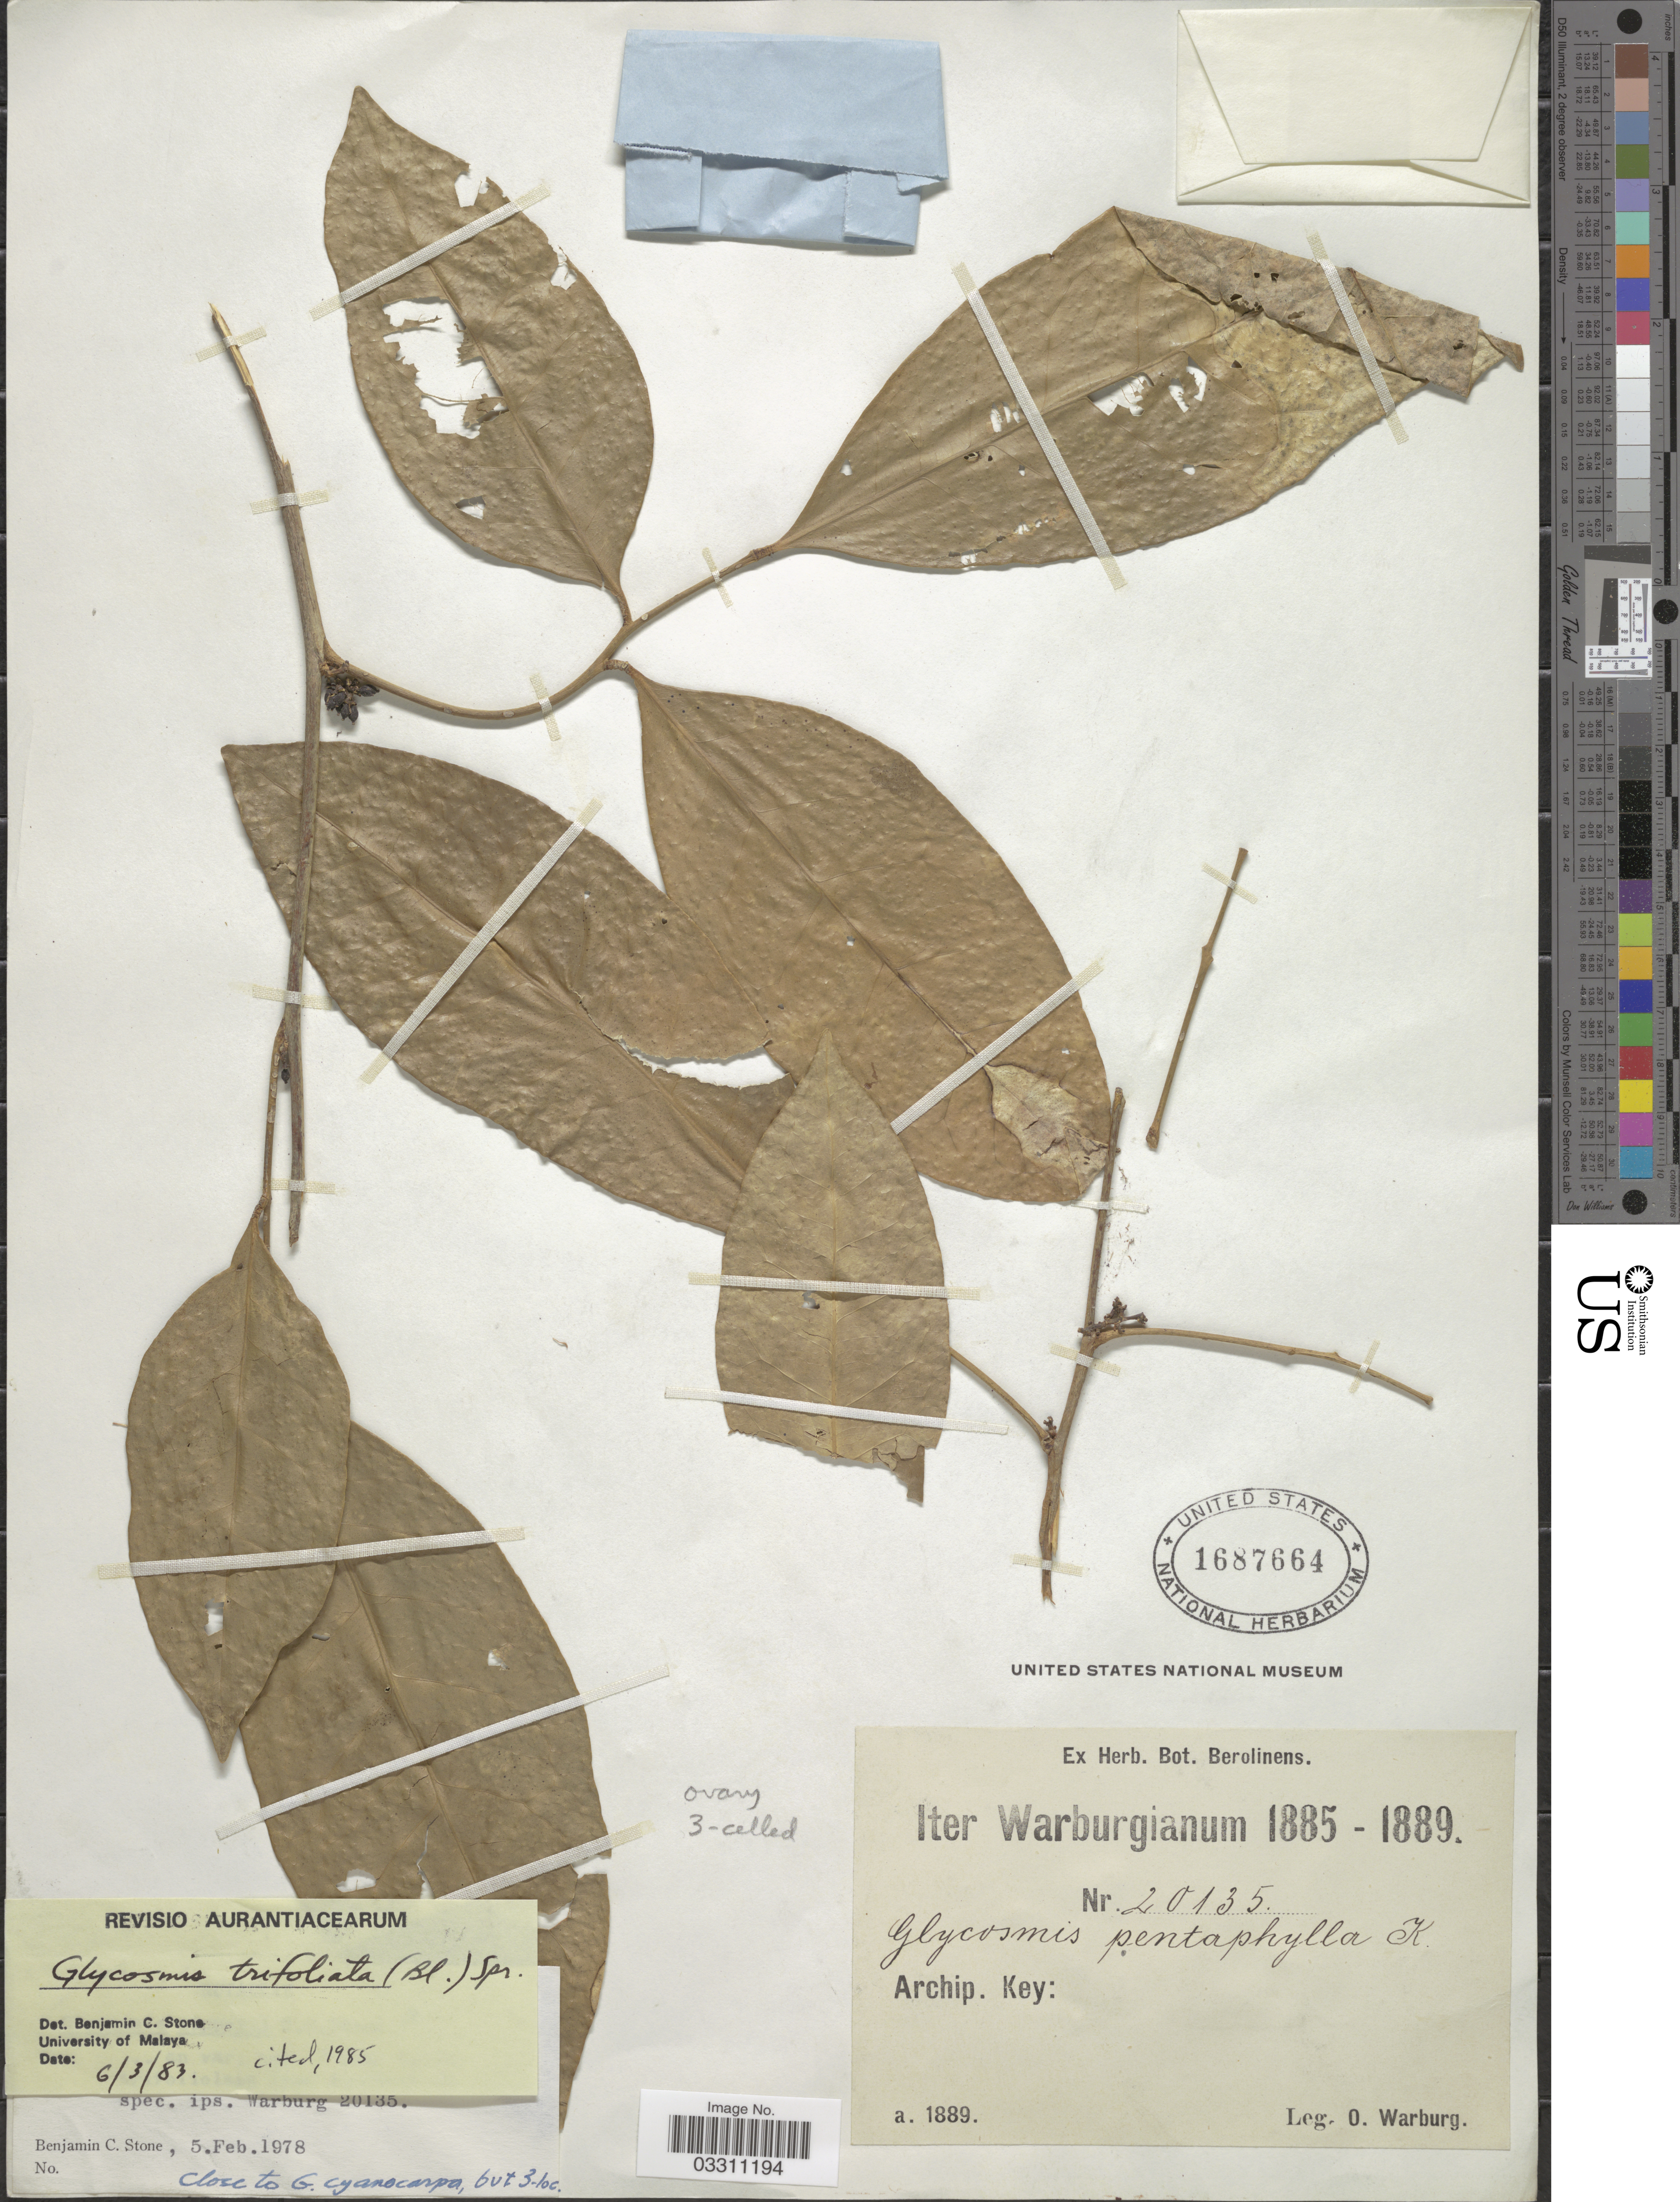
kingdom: Plantae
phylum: Tracheophyta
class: Magnoliopsida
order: Sapindales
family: Rutaceae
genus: Glycosmis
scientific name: Glycosmis trifoliata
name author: (Blume) Spreng.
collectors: O. Warburg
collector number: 20135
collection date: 1889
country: Indonesia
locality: Archip. Key.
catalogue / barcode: US 1687664